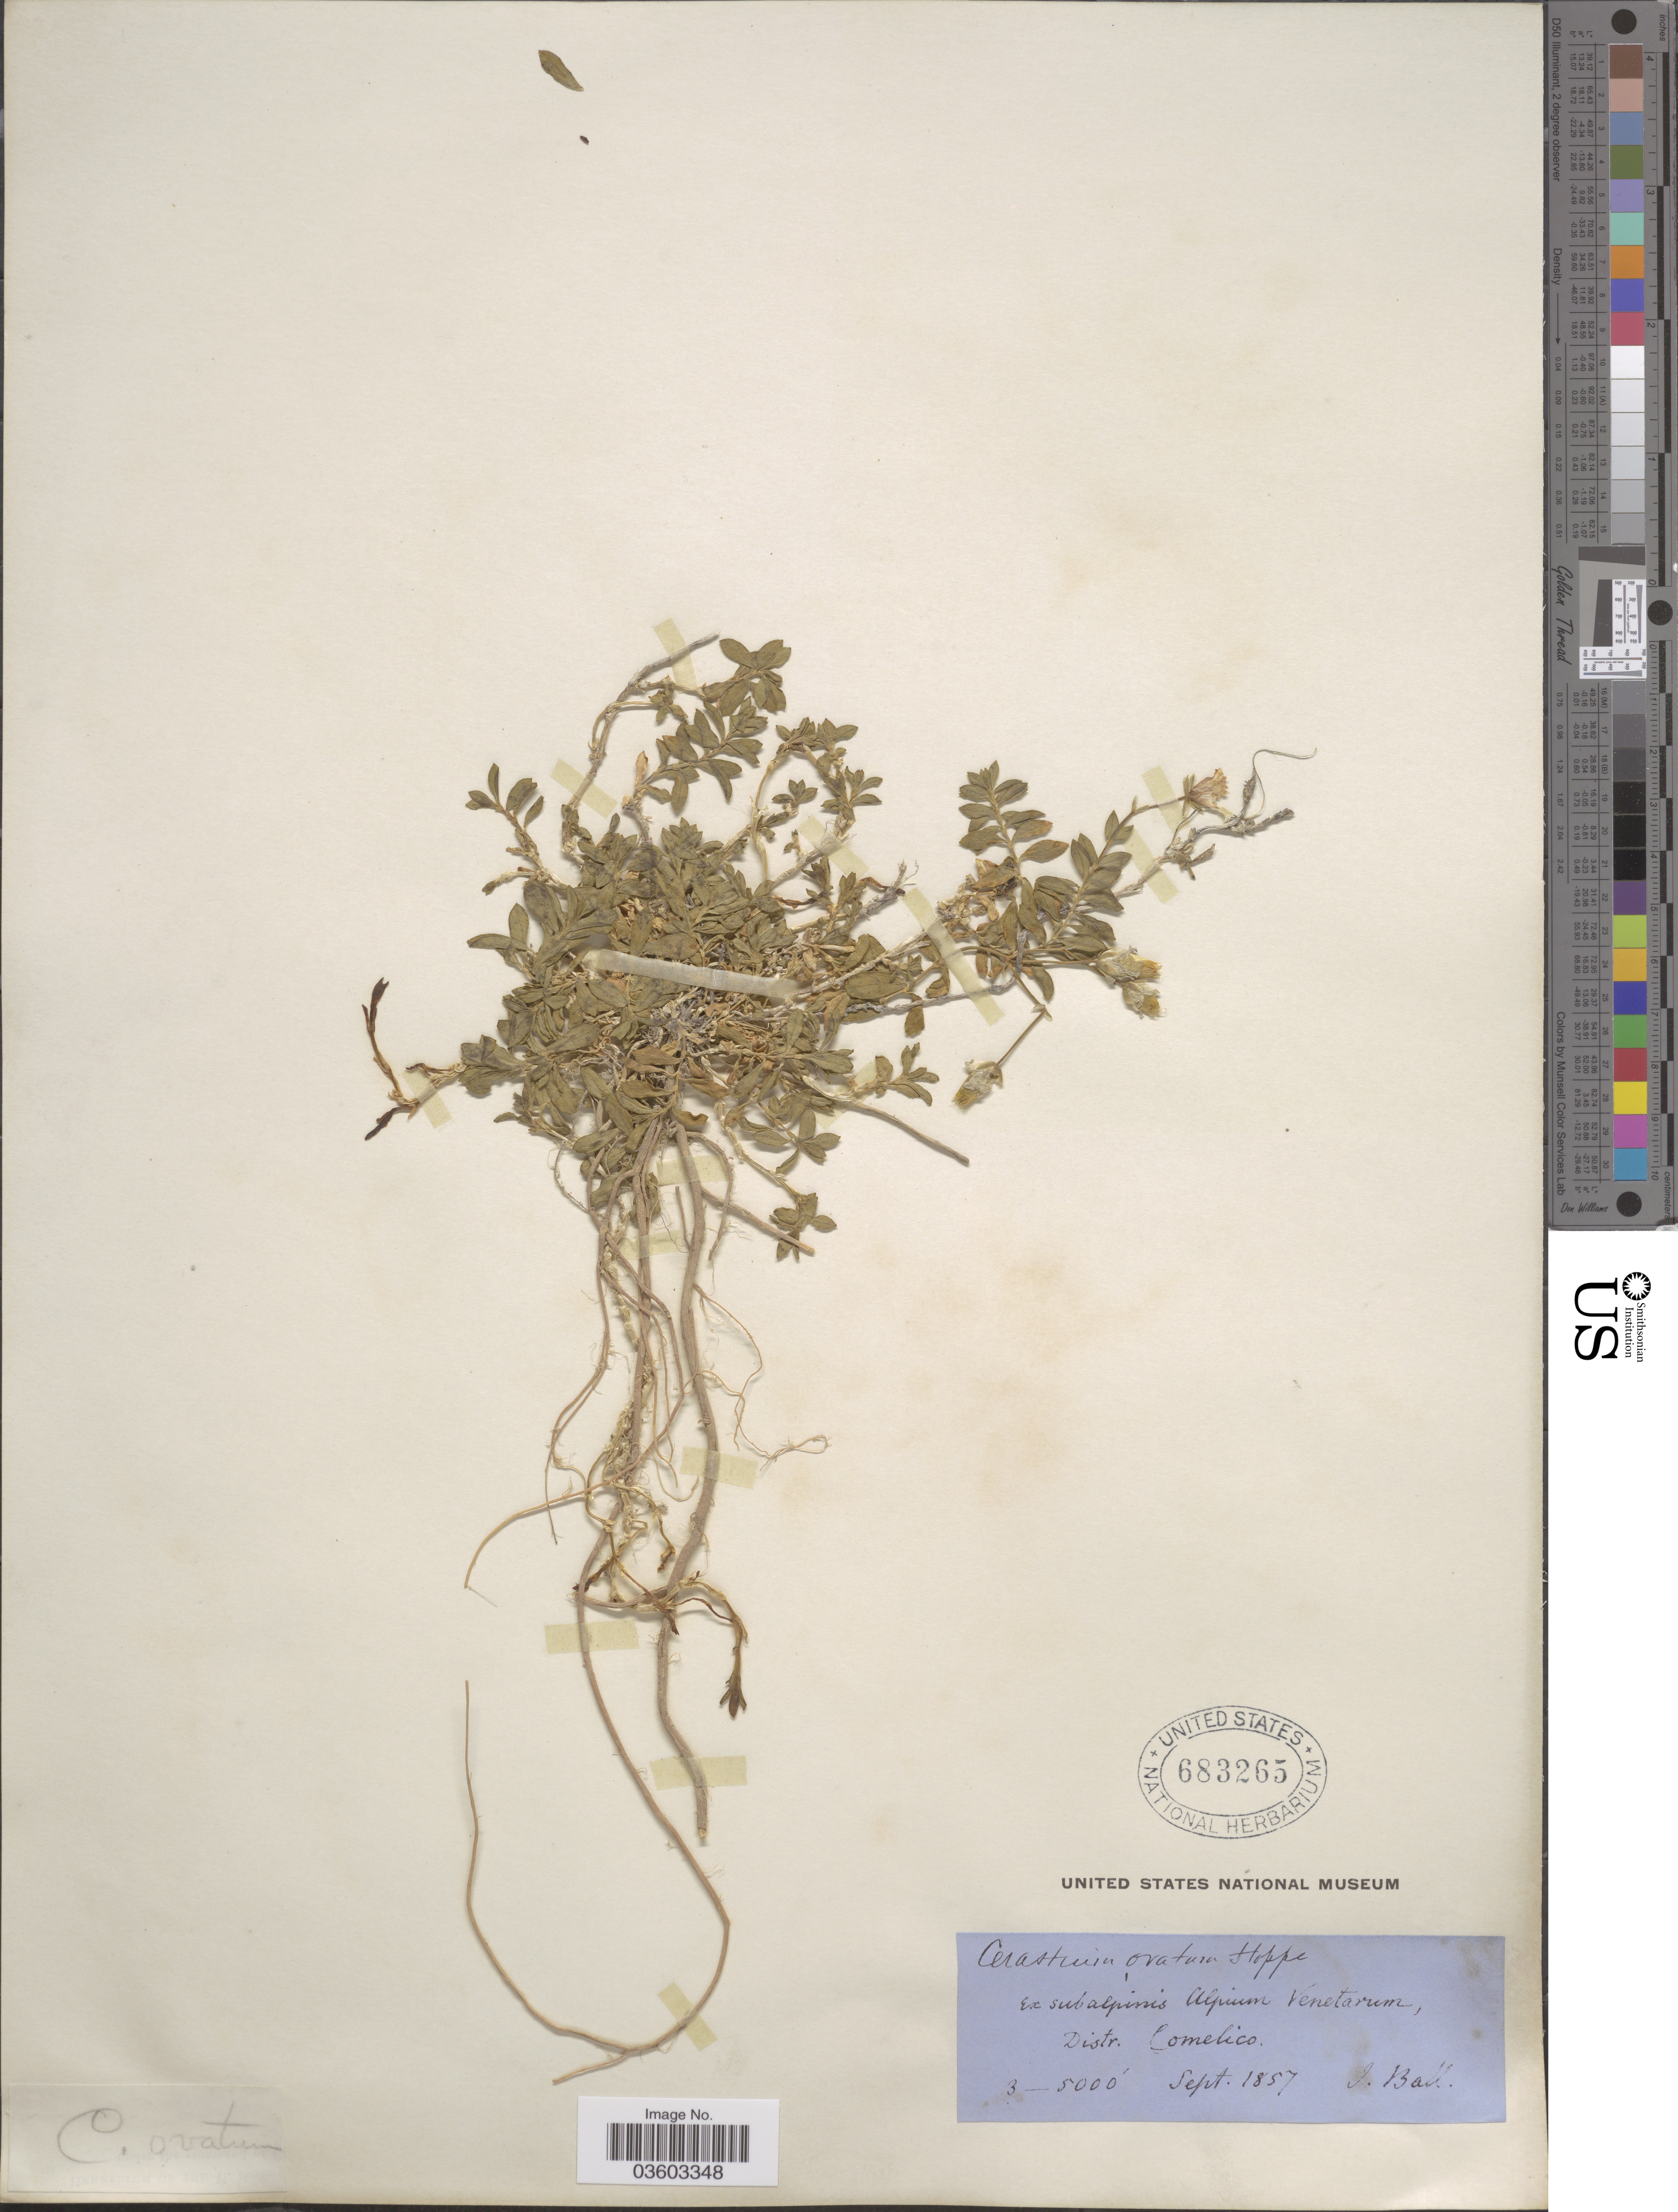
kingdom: Plantae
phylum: Tracheophyta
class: Magnoliopsida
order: Caryophyllales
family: Caryophyllaceae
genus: Cerastium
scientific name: Cerastium ovatum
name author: Hoppe ex Willd.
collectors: J. Ball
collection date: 1857-09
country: Italy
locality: Ex subalpinis Alpium Venetarum, Distr. Comelico.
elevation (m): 914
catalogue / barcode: US 683265